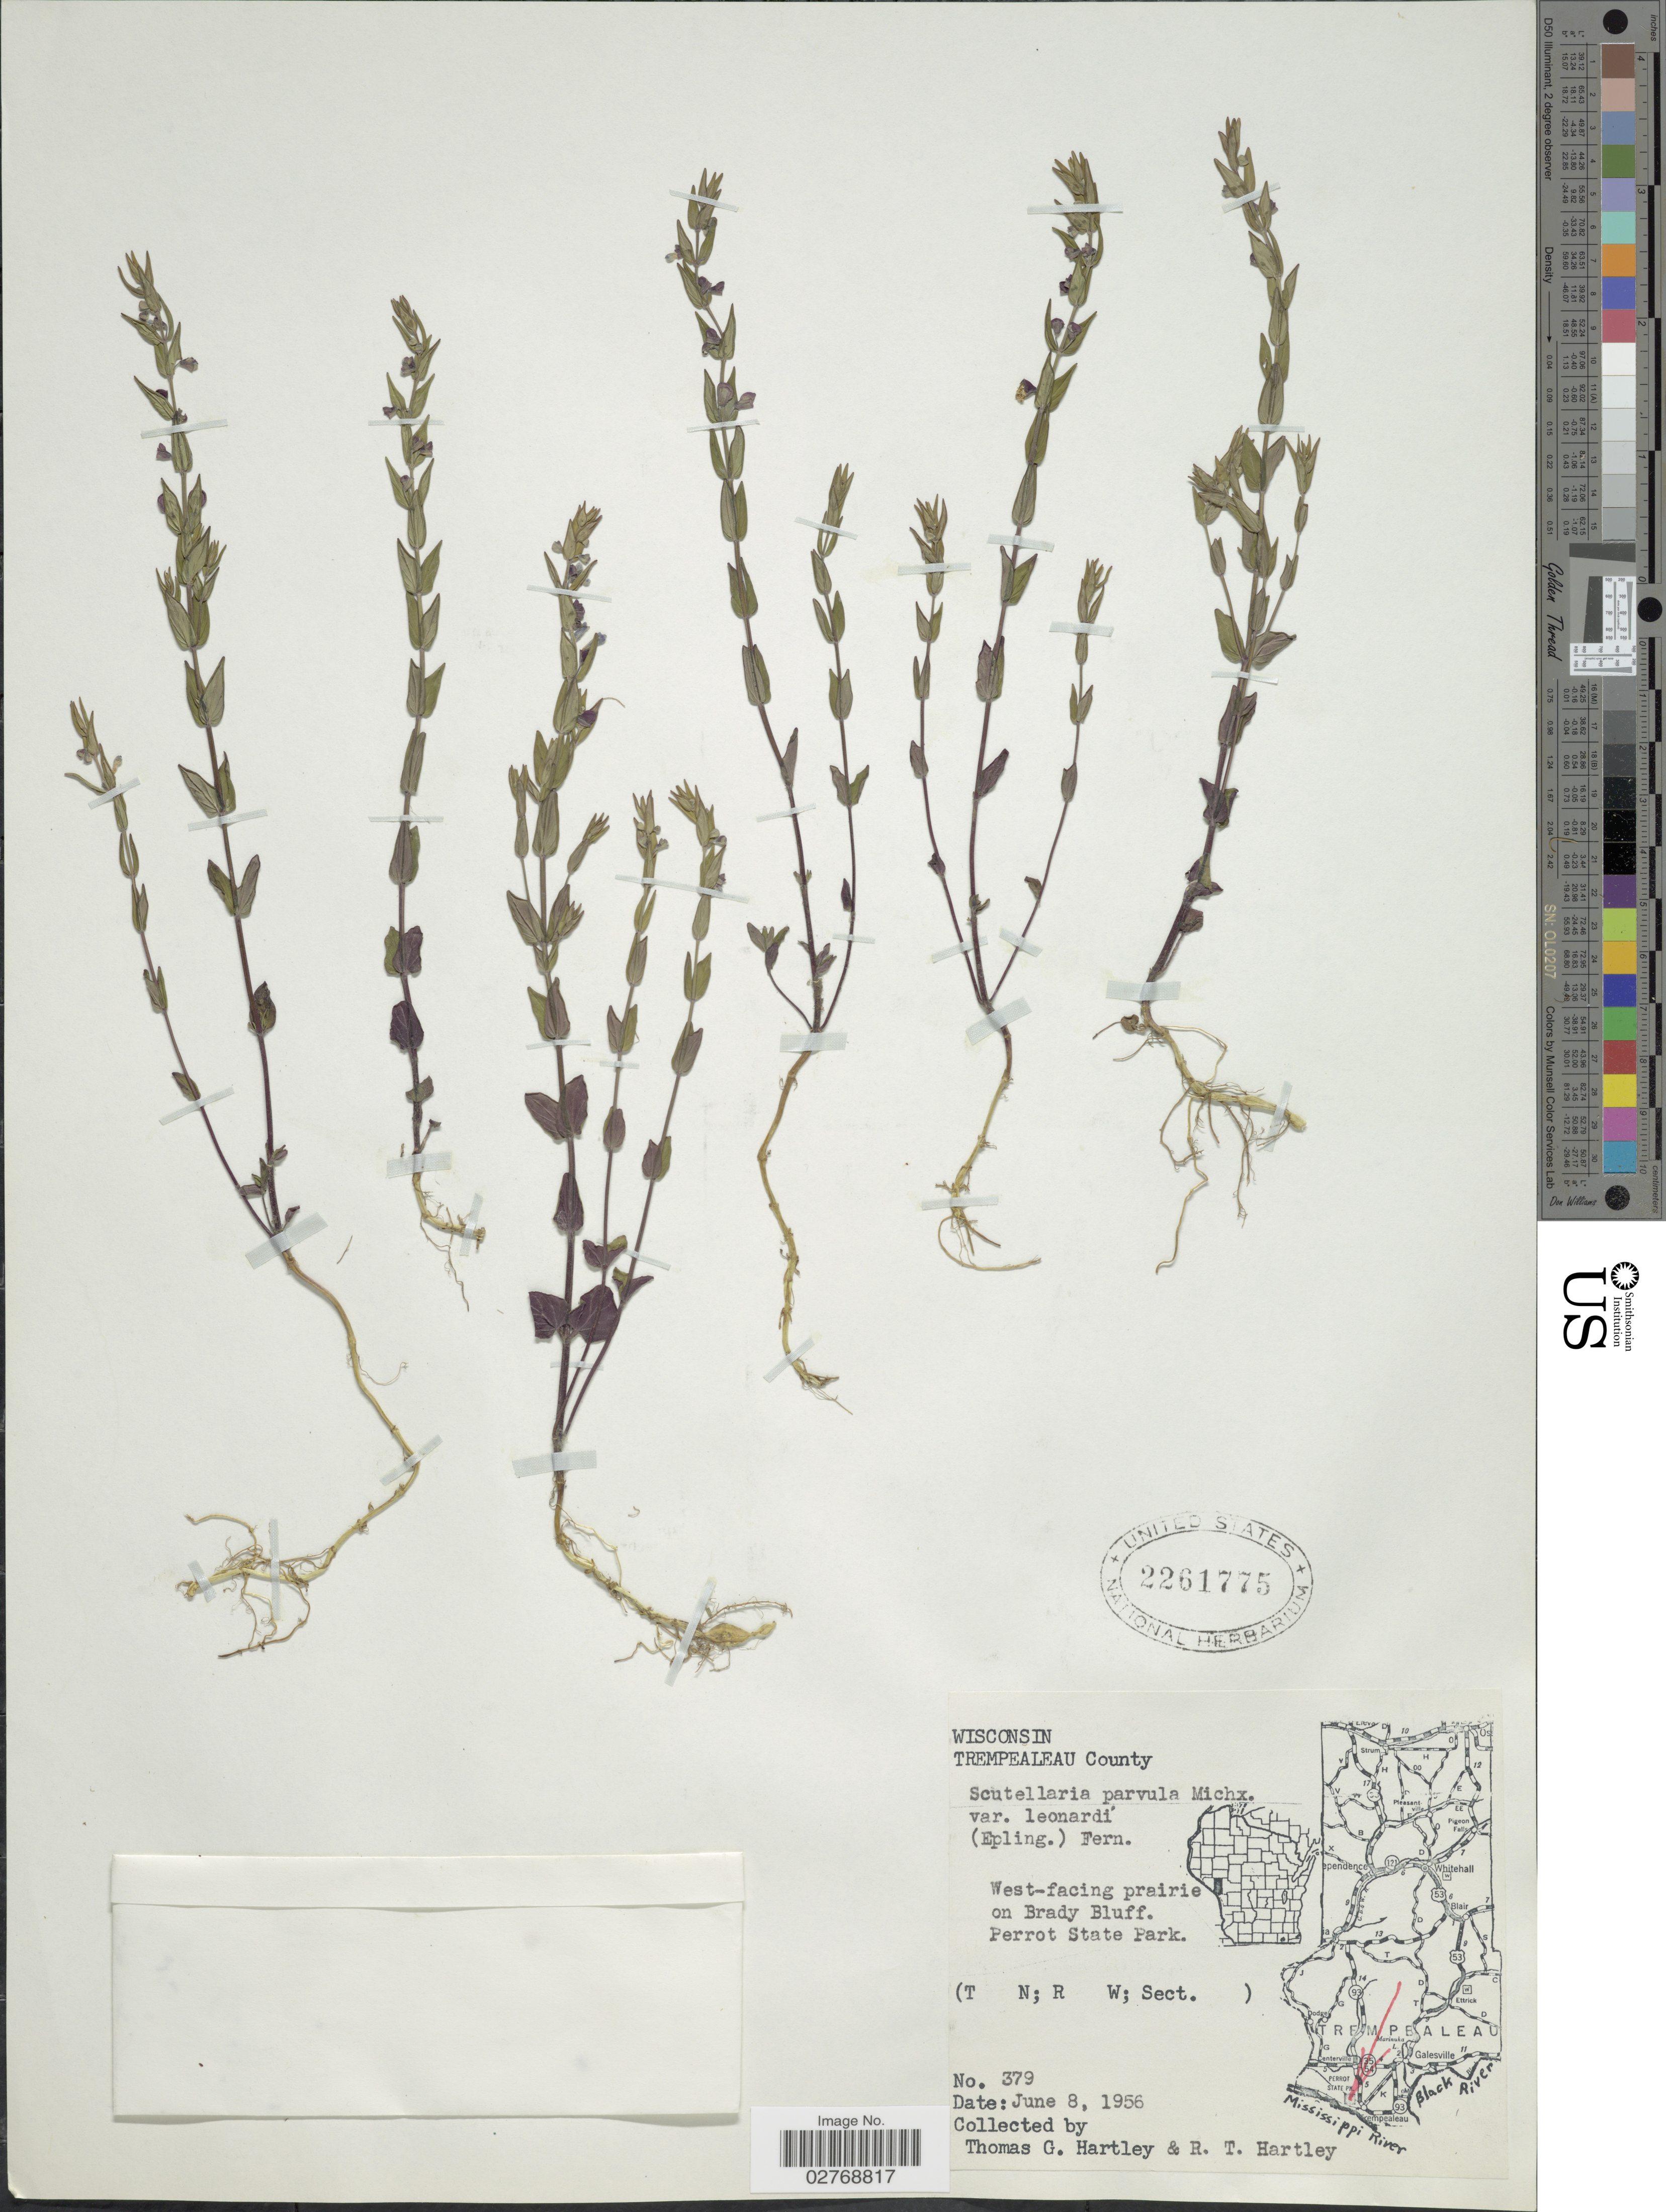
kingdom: Plantae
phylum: Tracheophyta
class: Magnoliopsida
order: Lamiales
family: Lamiaceae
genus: Scutellaria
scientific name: Scutellaria parvula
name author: Michx.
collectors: T. G. Hartley & R. T. Hartley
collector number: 379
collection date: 1956-06-08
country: United States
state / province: Wisconsin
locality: Trempealeau County. West-facing prairie on Brady Bluff. Perrot State Park.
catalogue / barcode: US 2261775